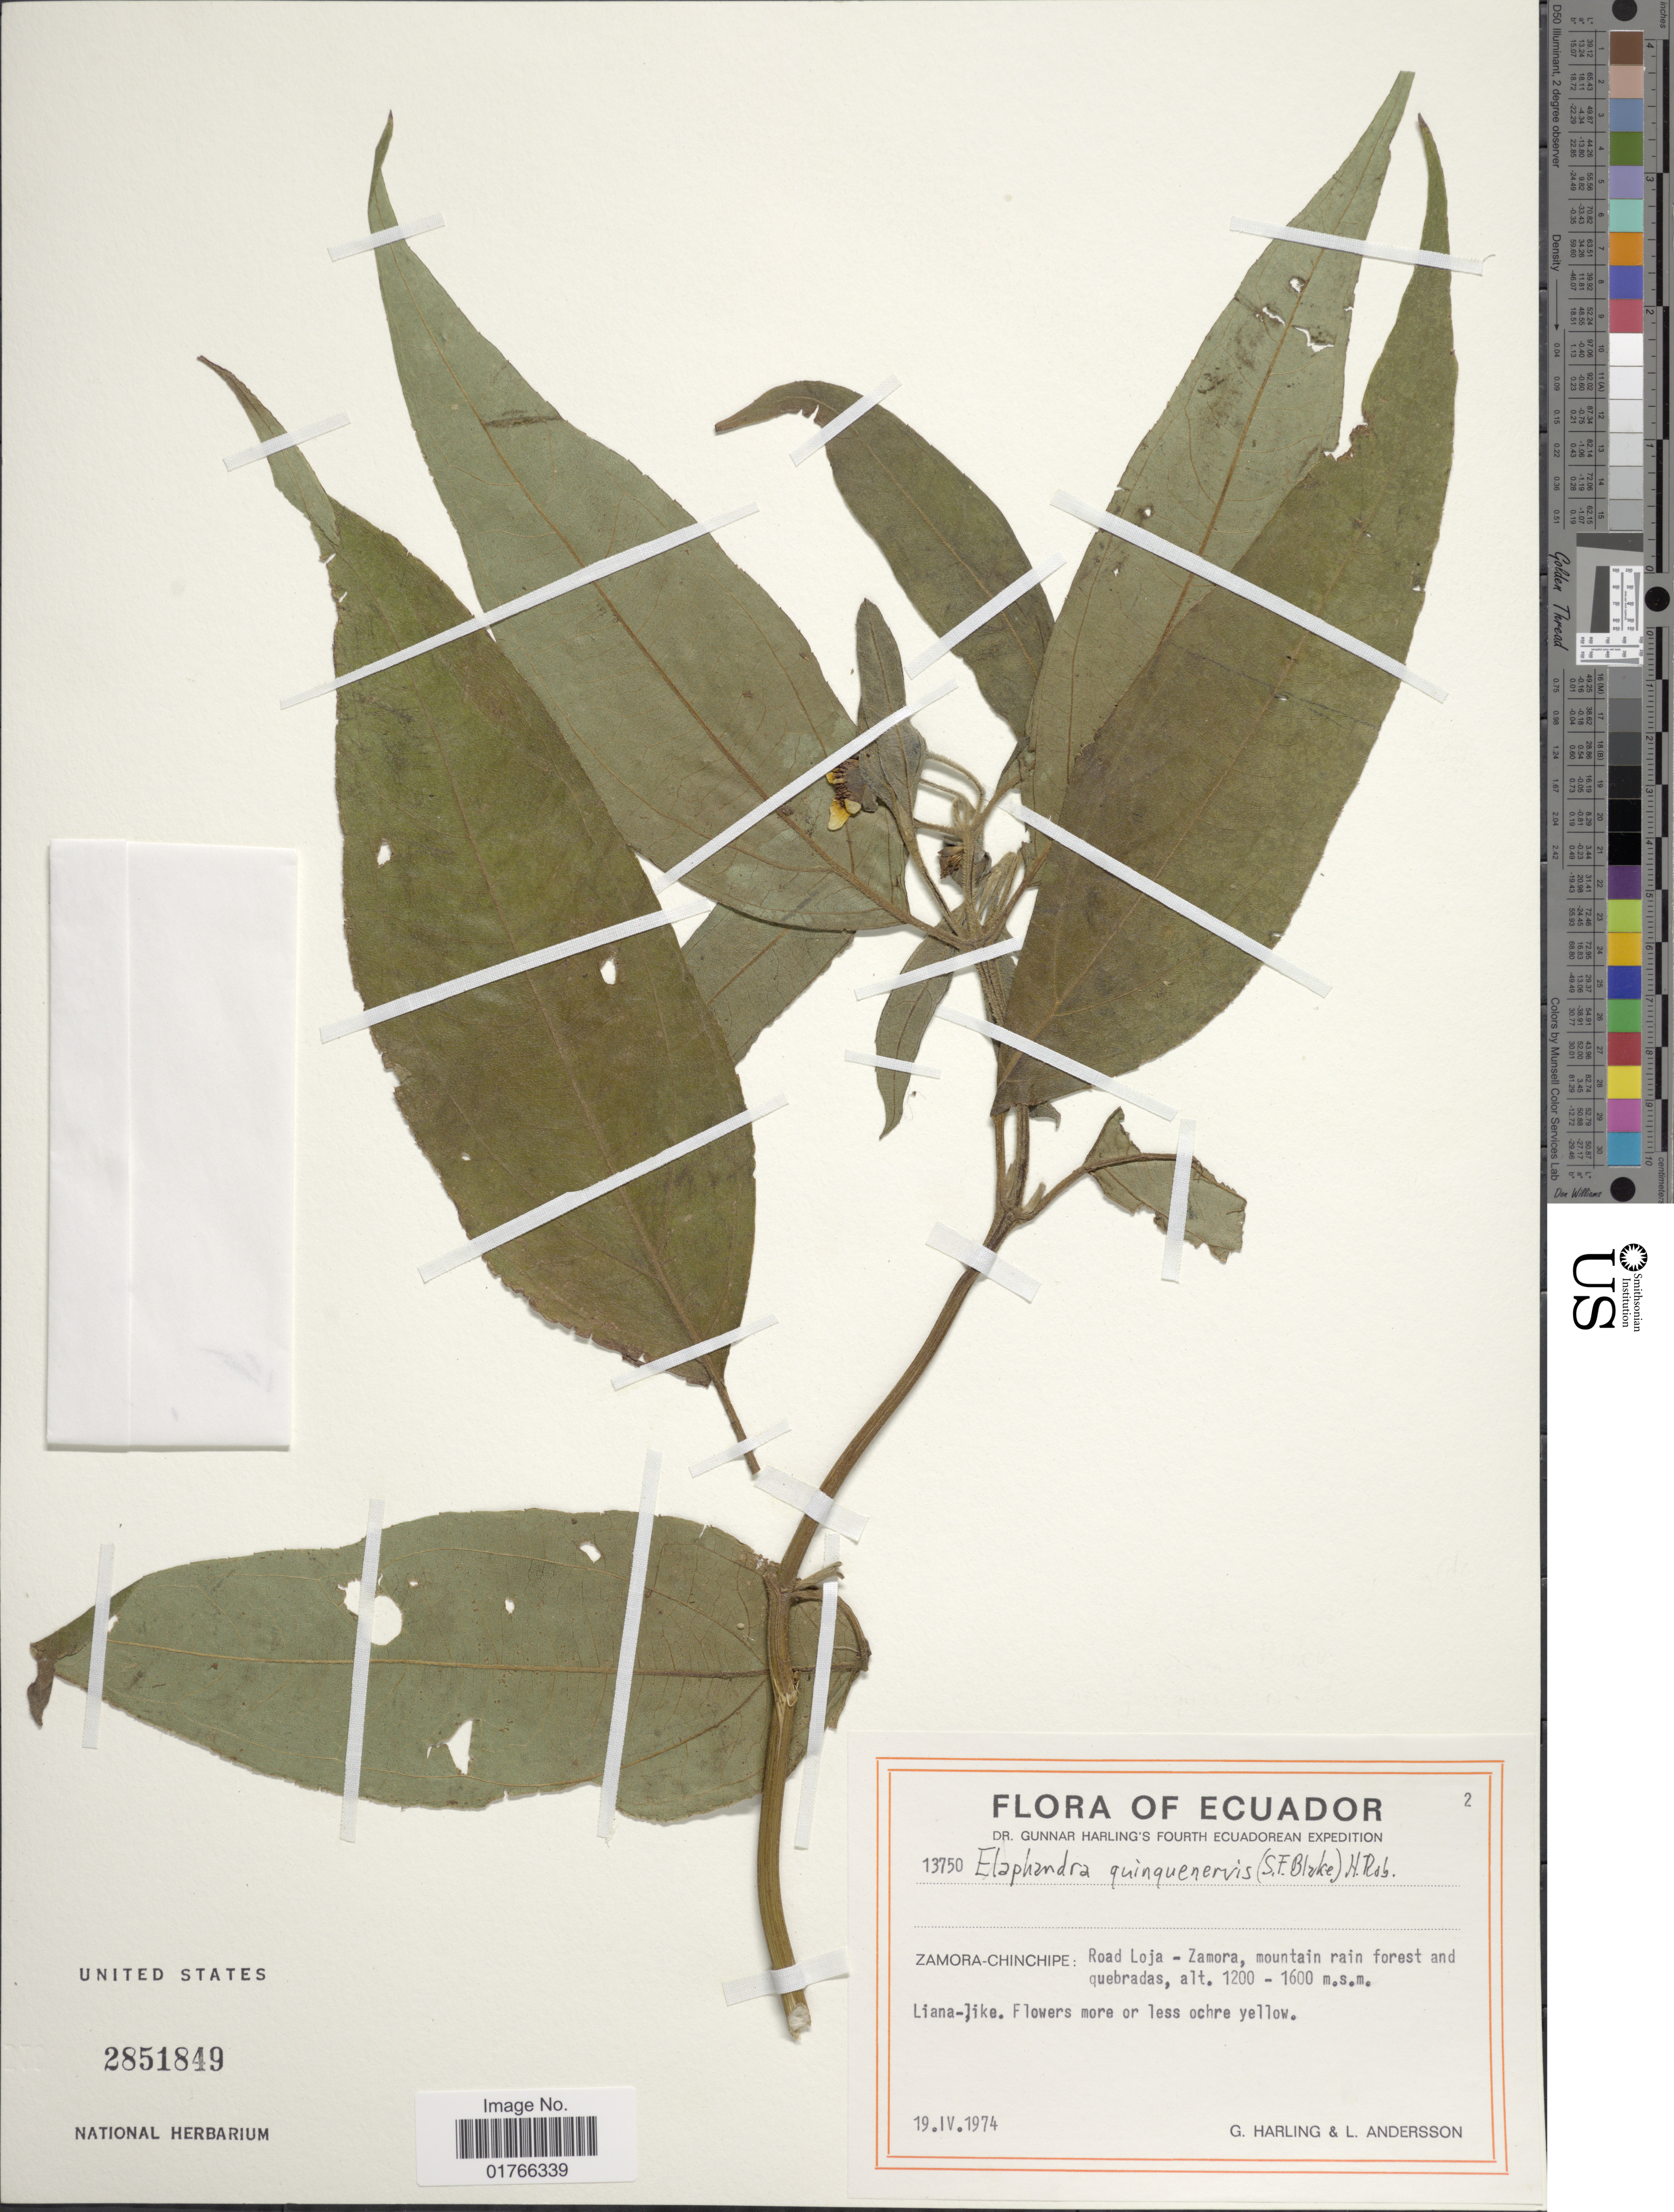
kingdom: Plantae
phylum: Tracheophyta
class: Magnoliopsida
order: Asterales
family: Asteraceae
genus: Elaphandra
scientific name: Elaphandra lehmannii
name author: (Hieron.) Pruski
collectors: G. Harling & L. Andersson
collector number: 13750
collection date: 1974-04-19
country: Ecuador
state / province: Zamora-Chinchipe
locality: Road Loja-Zamora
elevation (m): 1200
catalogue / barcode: US 2851849